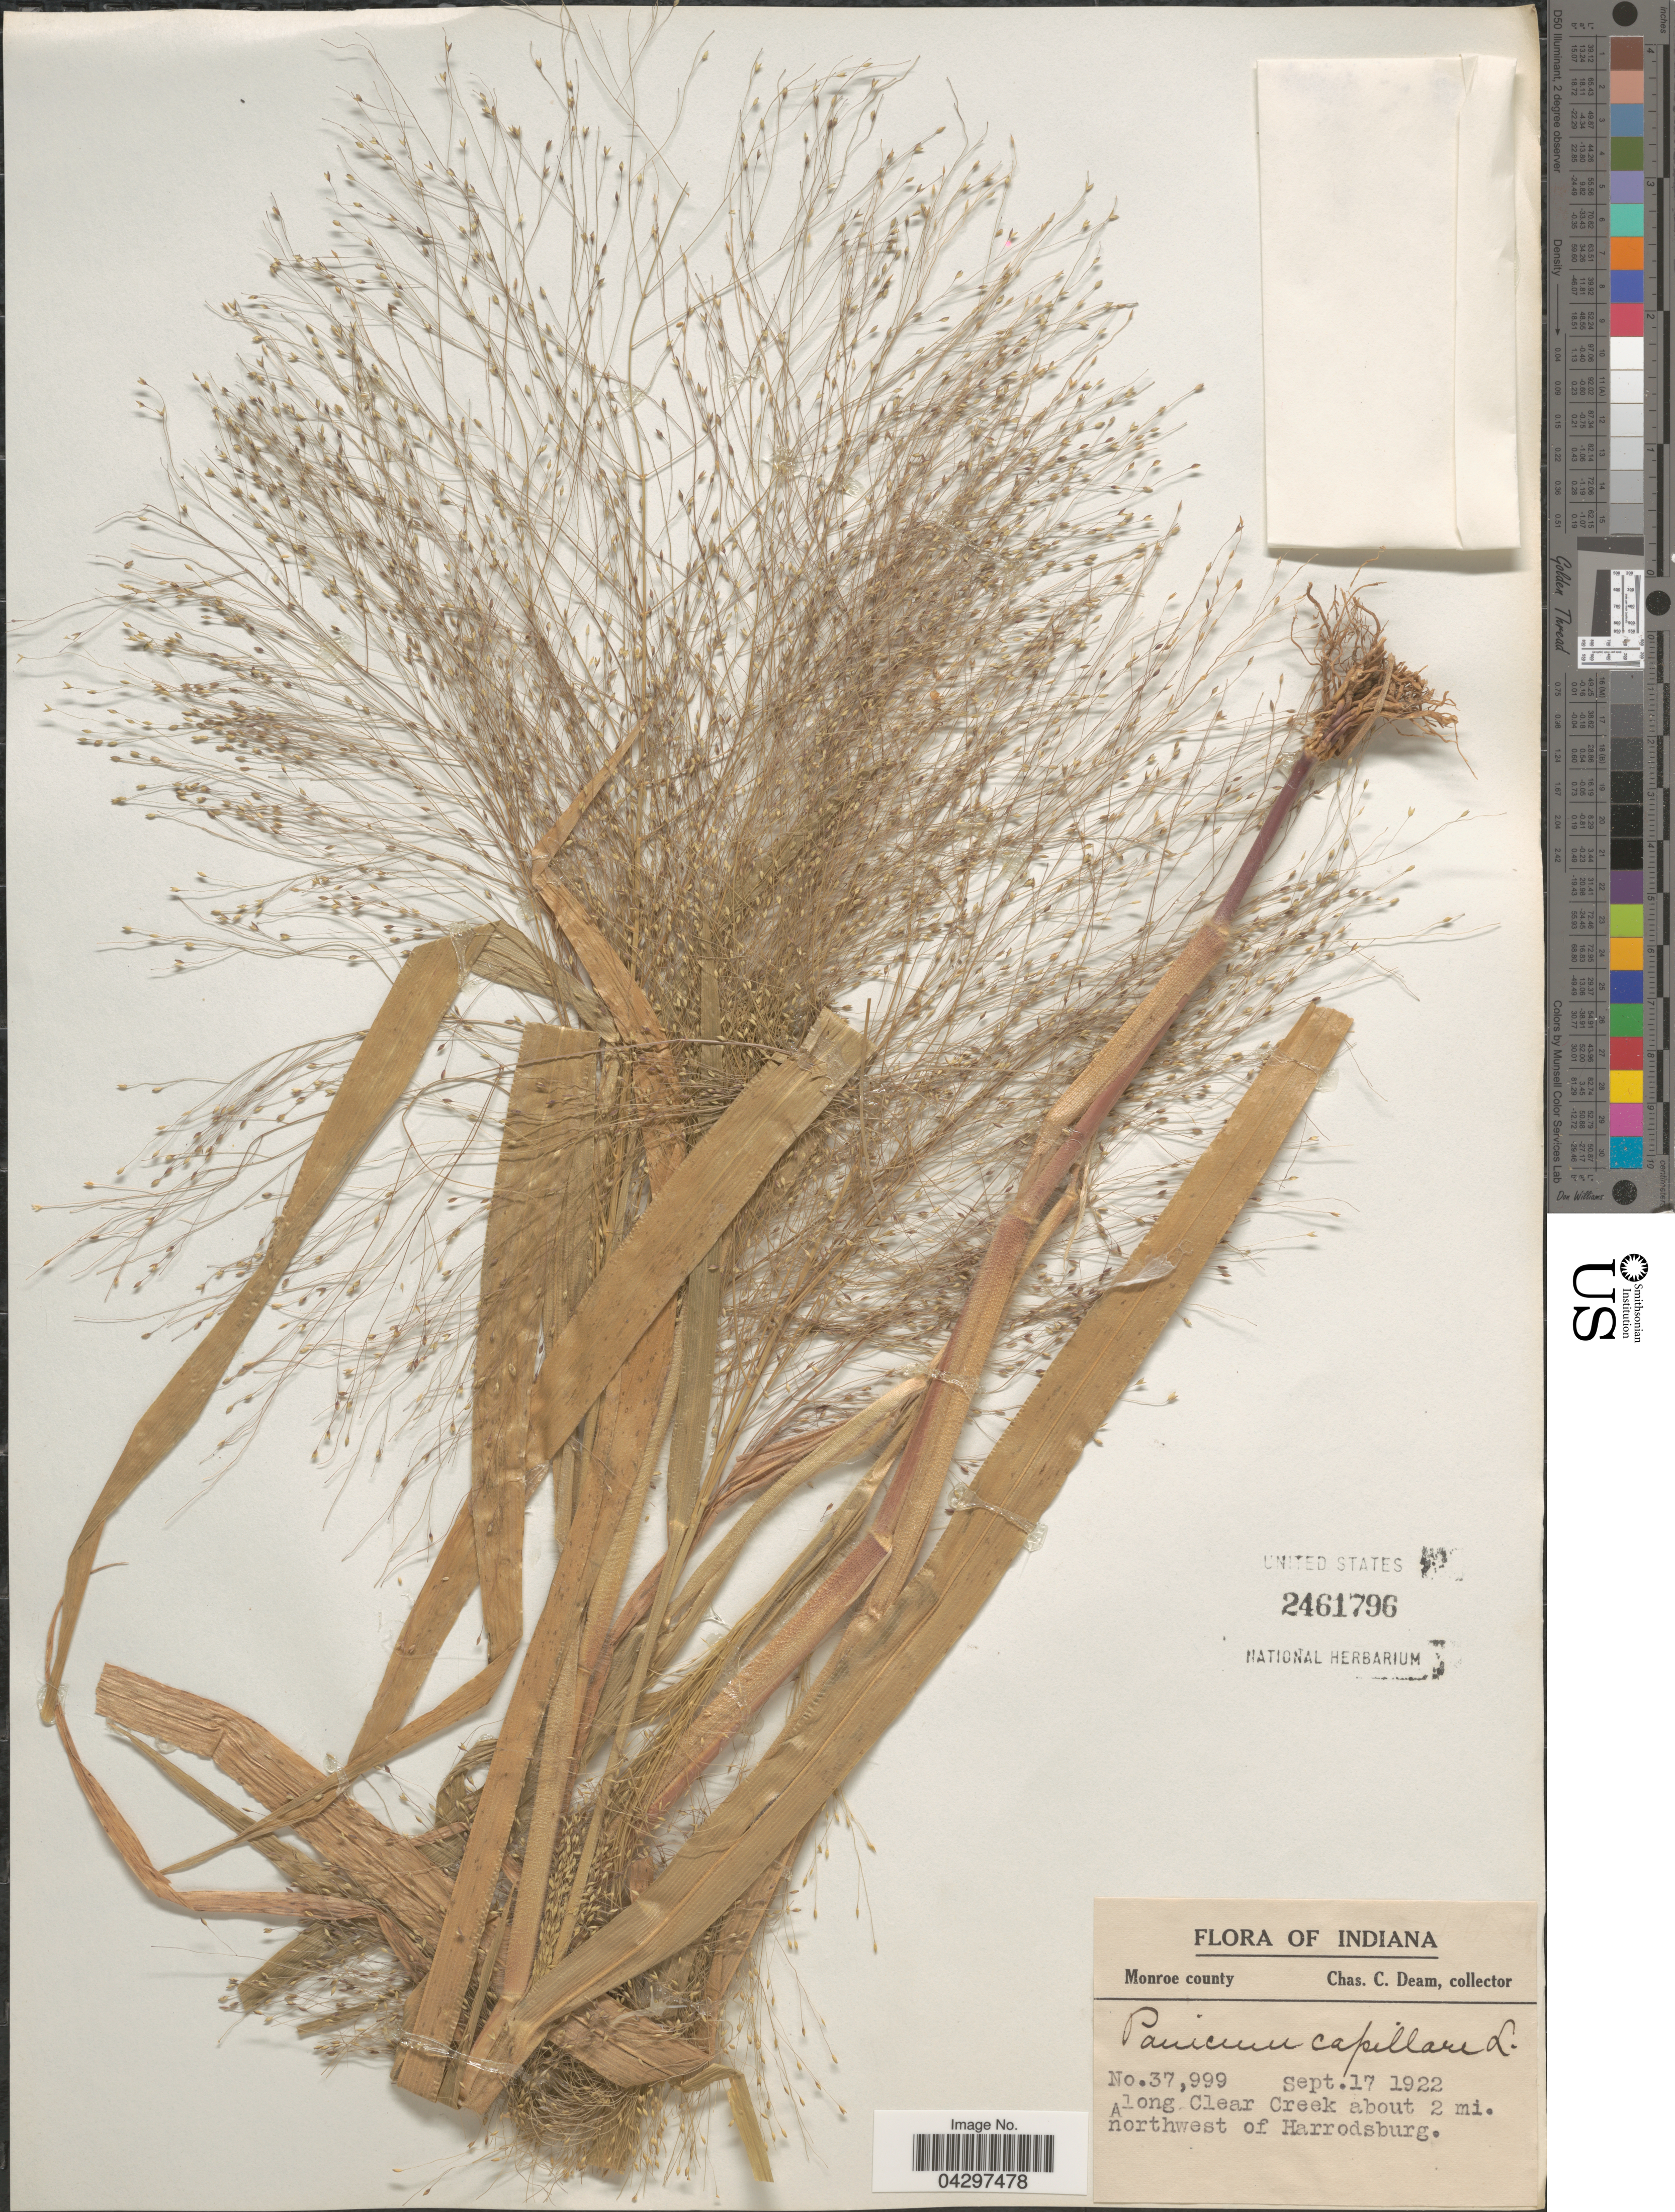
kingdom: Plantae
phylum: Tracheophyta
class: Liliopsida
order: Poales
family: Poaceae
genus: Panicum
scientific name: Panicum capillare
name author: L.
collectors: C. C. Deam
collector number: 37999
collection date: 1922-09-17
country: United States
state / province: Indiana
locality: Monroe county. Along Clear Creek about 2 mi. northwest of Harrodsburg.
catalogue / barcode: US 2461796